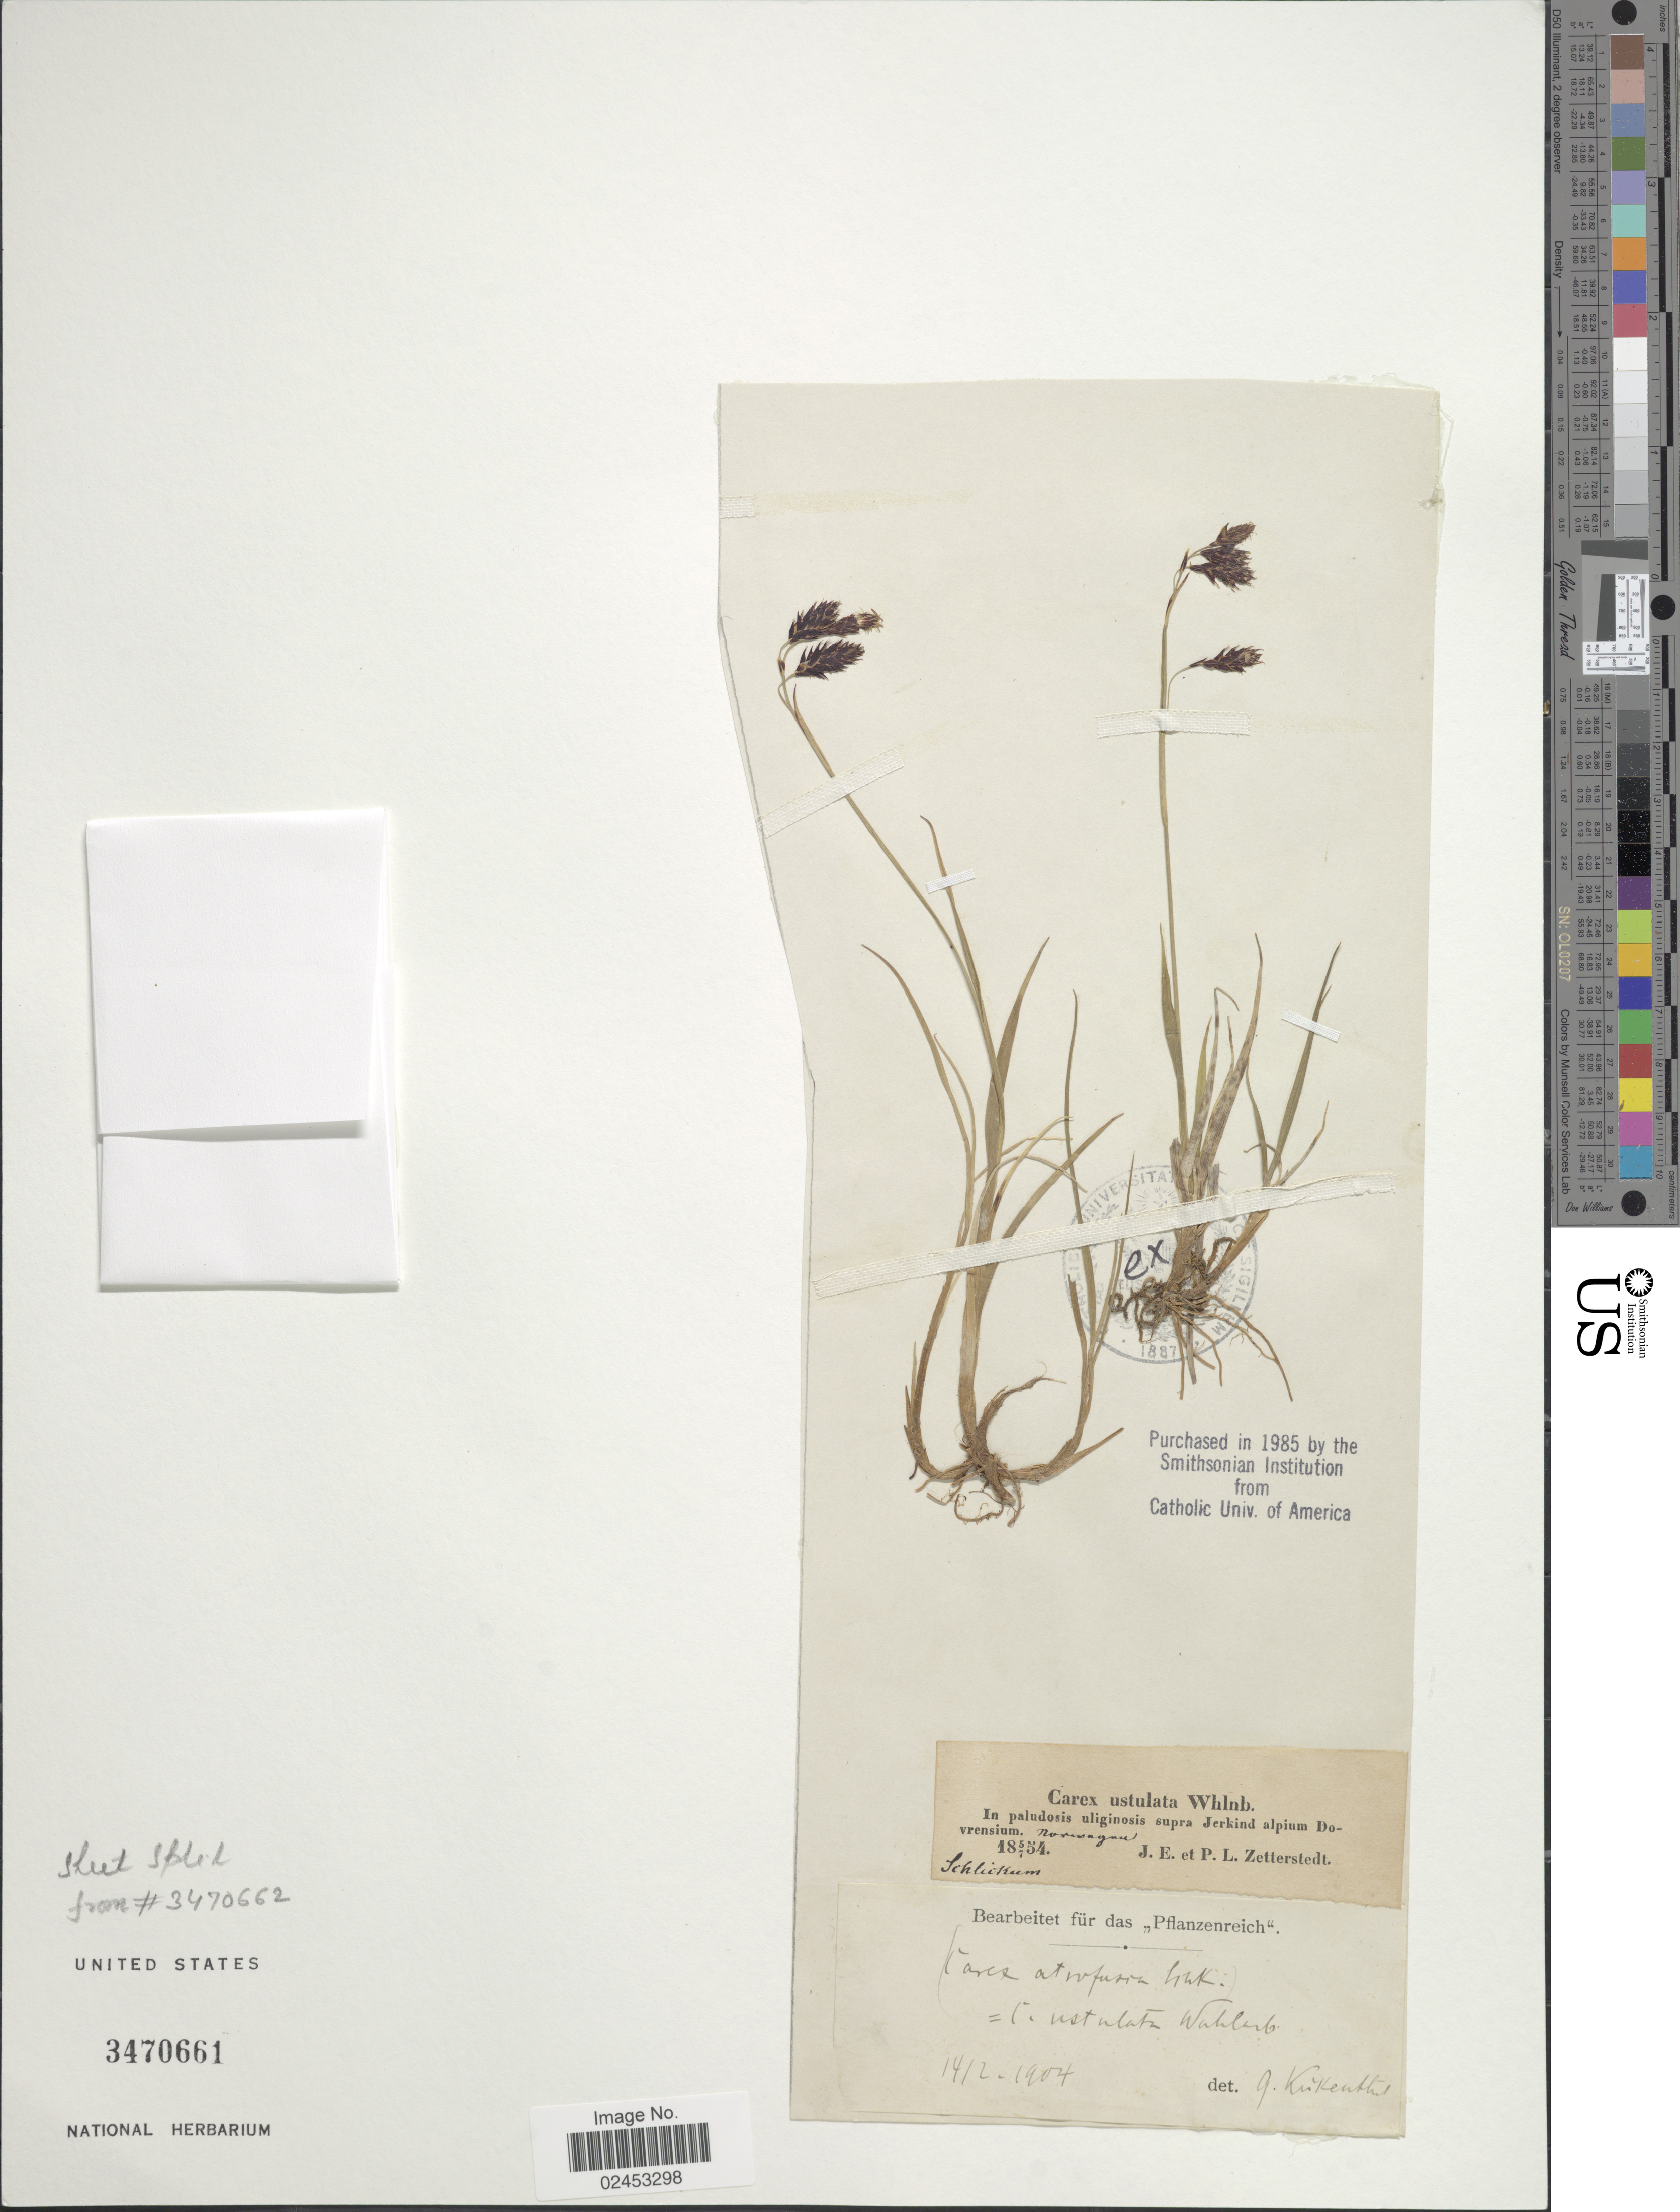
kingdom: Plantae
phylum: Tracheophyta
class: Liliopsida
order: Poales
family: Cyperaceae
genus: Carex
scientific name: Carex atrofusca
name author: Schkuhr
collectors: J.E. Zetterstedt & P. Zetterstedt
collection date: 1854-07-05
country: Norway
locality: In paludosis uliginosis supra Jerkind alpium Dovrensium, Norwagan, Schlickum.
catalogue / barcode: US 3470661